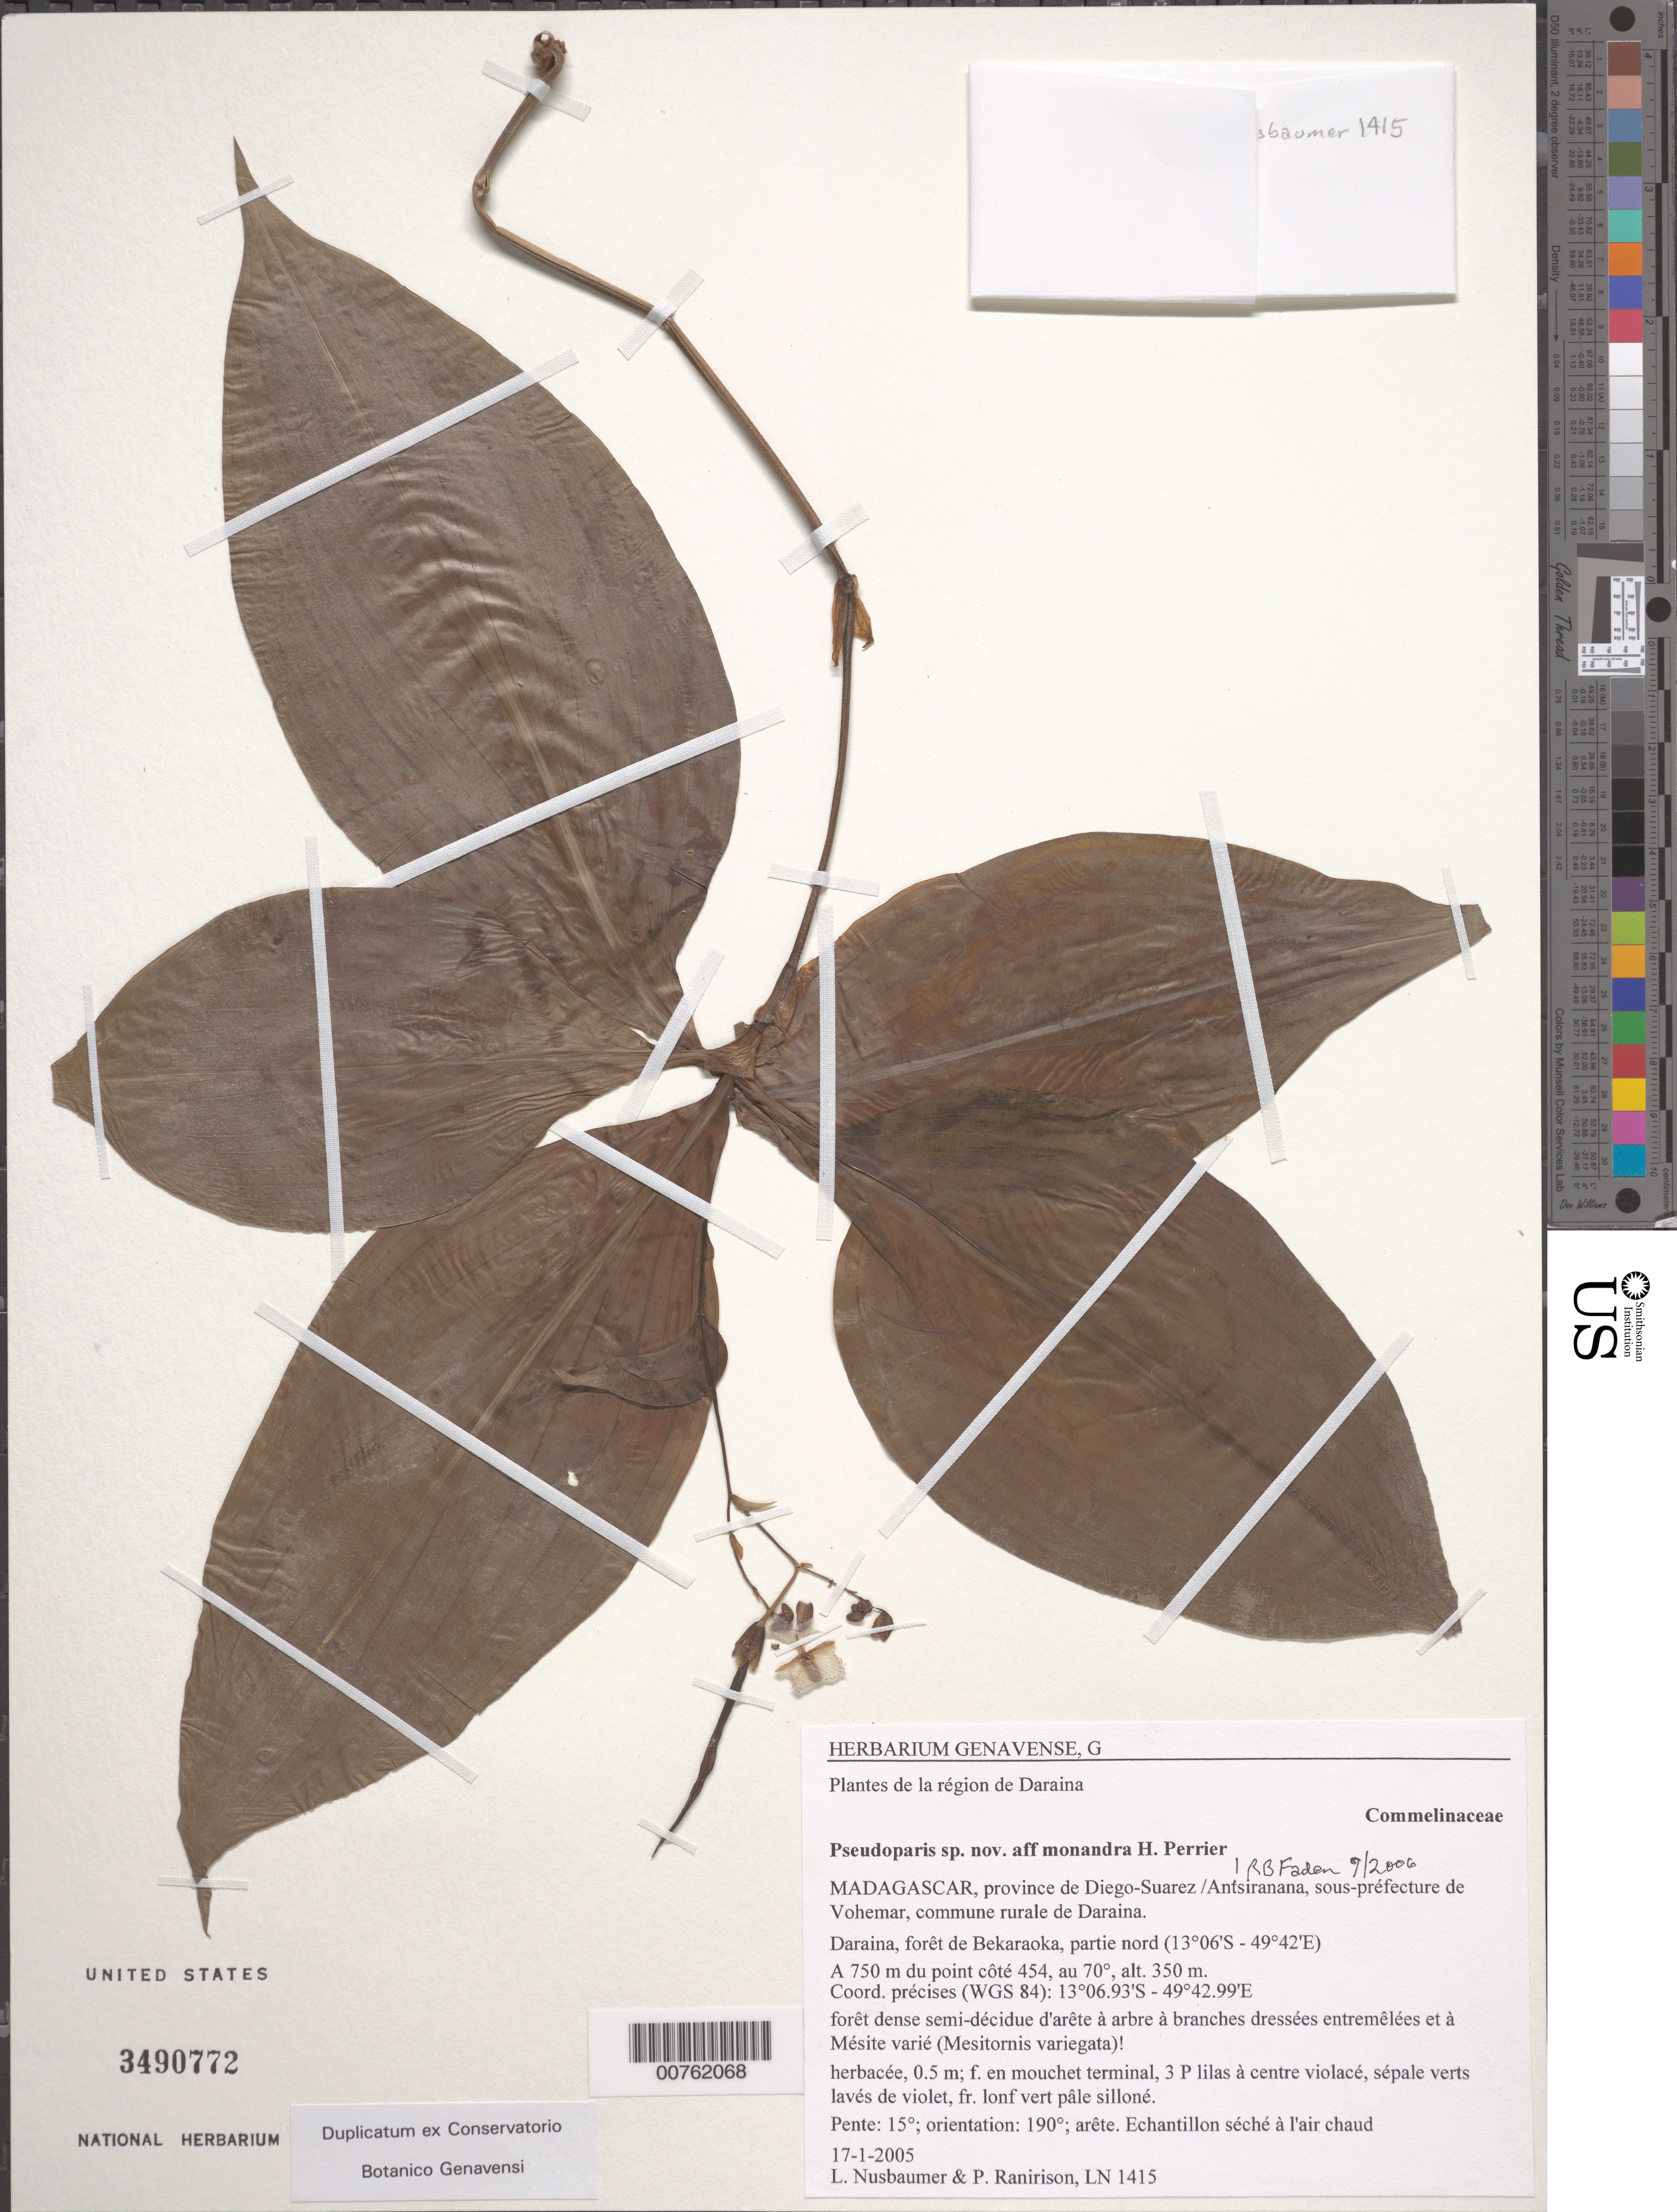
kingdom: Plantae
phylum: Tracheophyta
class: Liliopsida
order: Commelinales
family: Commelinaceae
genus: Pseudoparis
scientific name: Pseudoparis monandra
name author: H. Perrier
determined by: Faden, Robert B., (US), Smithsonian Institution - National Museum of Natural History (UNITED STATES)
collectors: L. Nusbaumer & P. Ranirison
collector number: LN 1415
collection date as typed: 17 Jan 2005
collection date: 2005-01-17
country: Madagascar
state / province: Sava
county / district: Vohémar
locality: sous-prefecture de Vohemar, commune rurale de Daraina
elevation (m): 350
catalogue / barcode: US 3490772